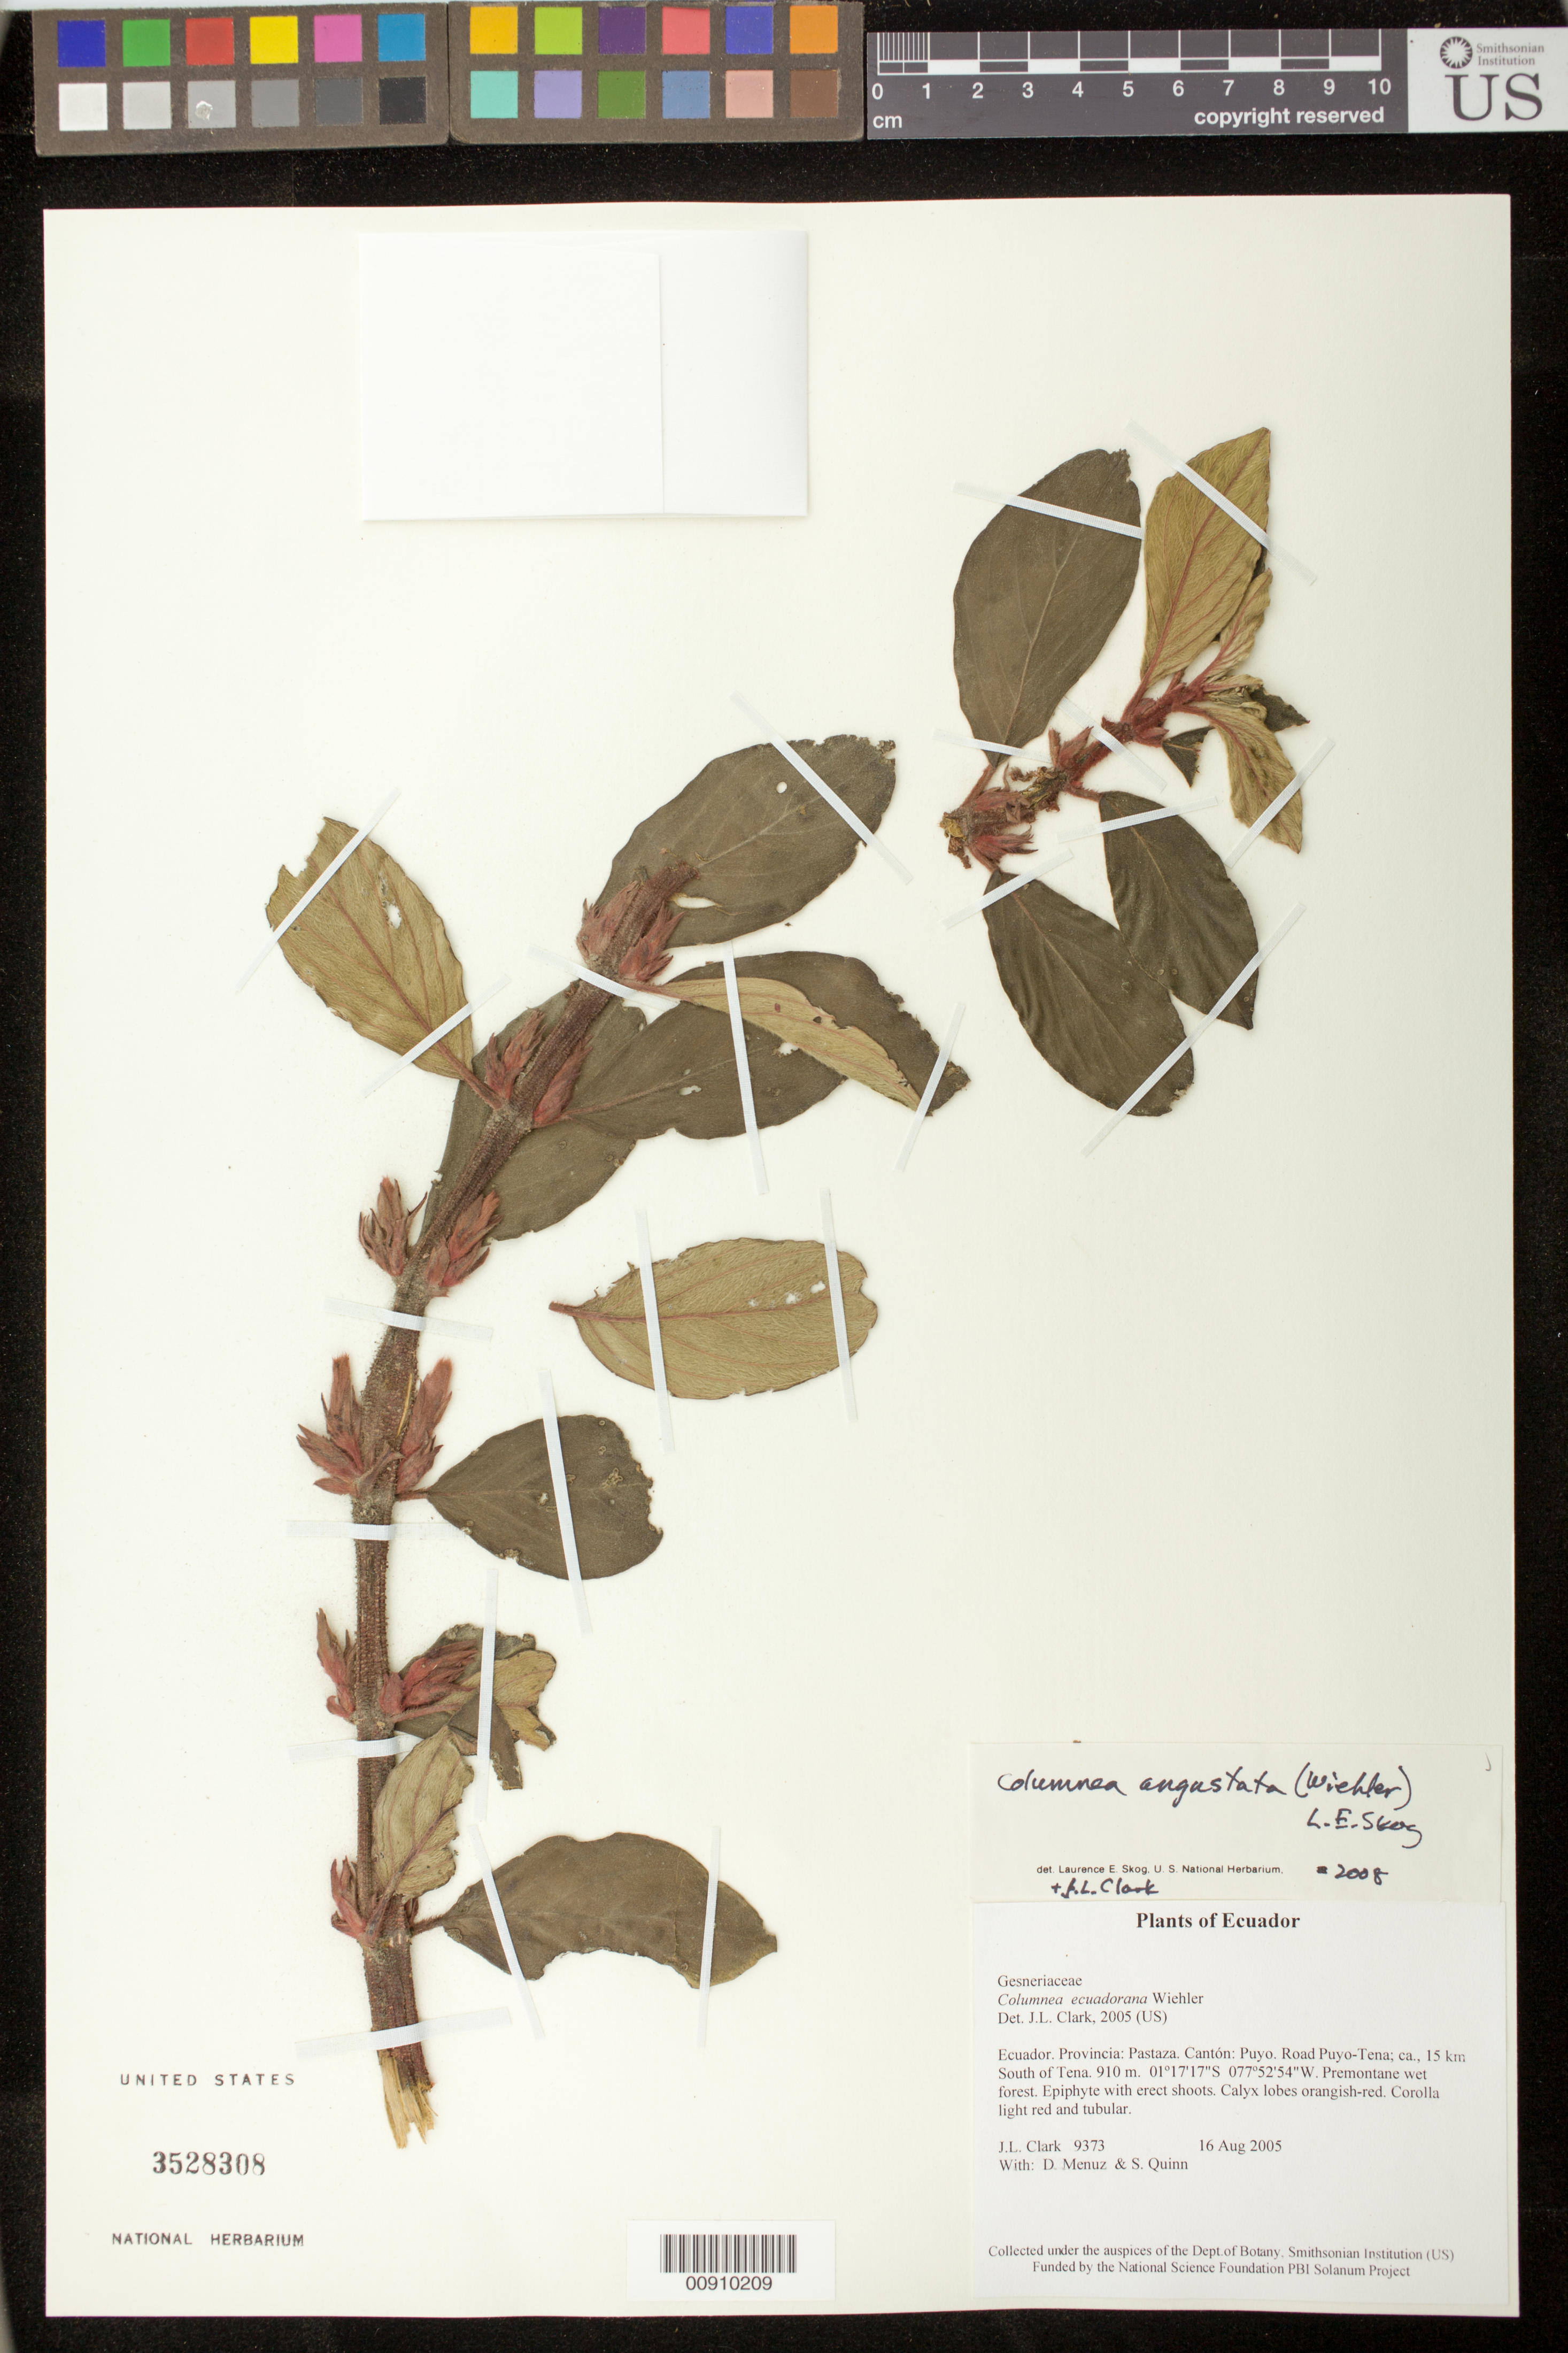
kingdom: Plantae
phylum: Tracheophyta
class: Magnoliopsida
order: Lamiales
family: Gesneriaceae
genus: Columnea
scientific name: Columnea angustata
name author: (Wiehler) L.E. Skog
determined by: Clark, J. L.; Skog, Laurence E.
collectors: J. L. Clark, D. Menuz & S. Quinn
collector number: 9373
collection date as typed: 16 Aug 2005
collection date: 2005-08-16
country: Ecuador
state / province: Pastaza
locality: Puyo. Road Puyo-Tena; ca., 15 km South of Tena.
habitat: Premontane wet forest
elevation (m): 910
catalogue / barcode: US 3528308